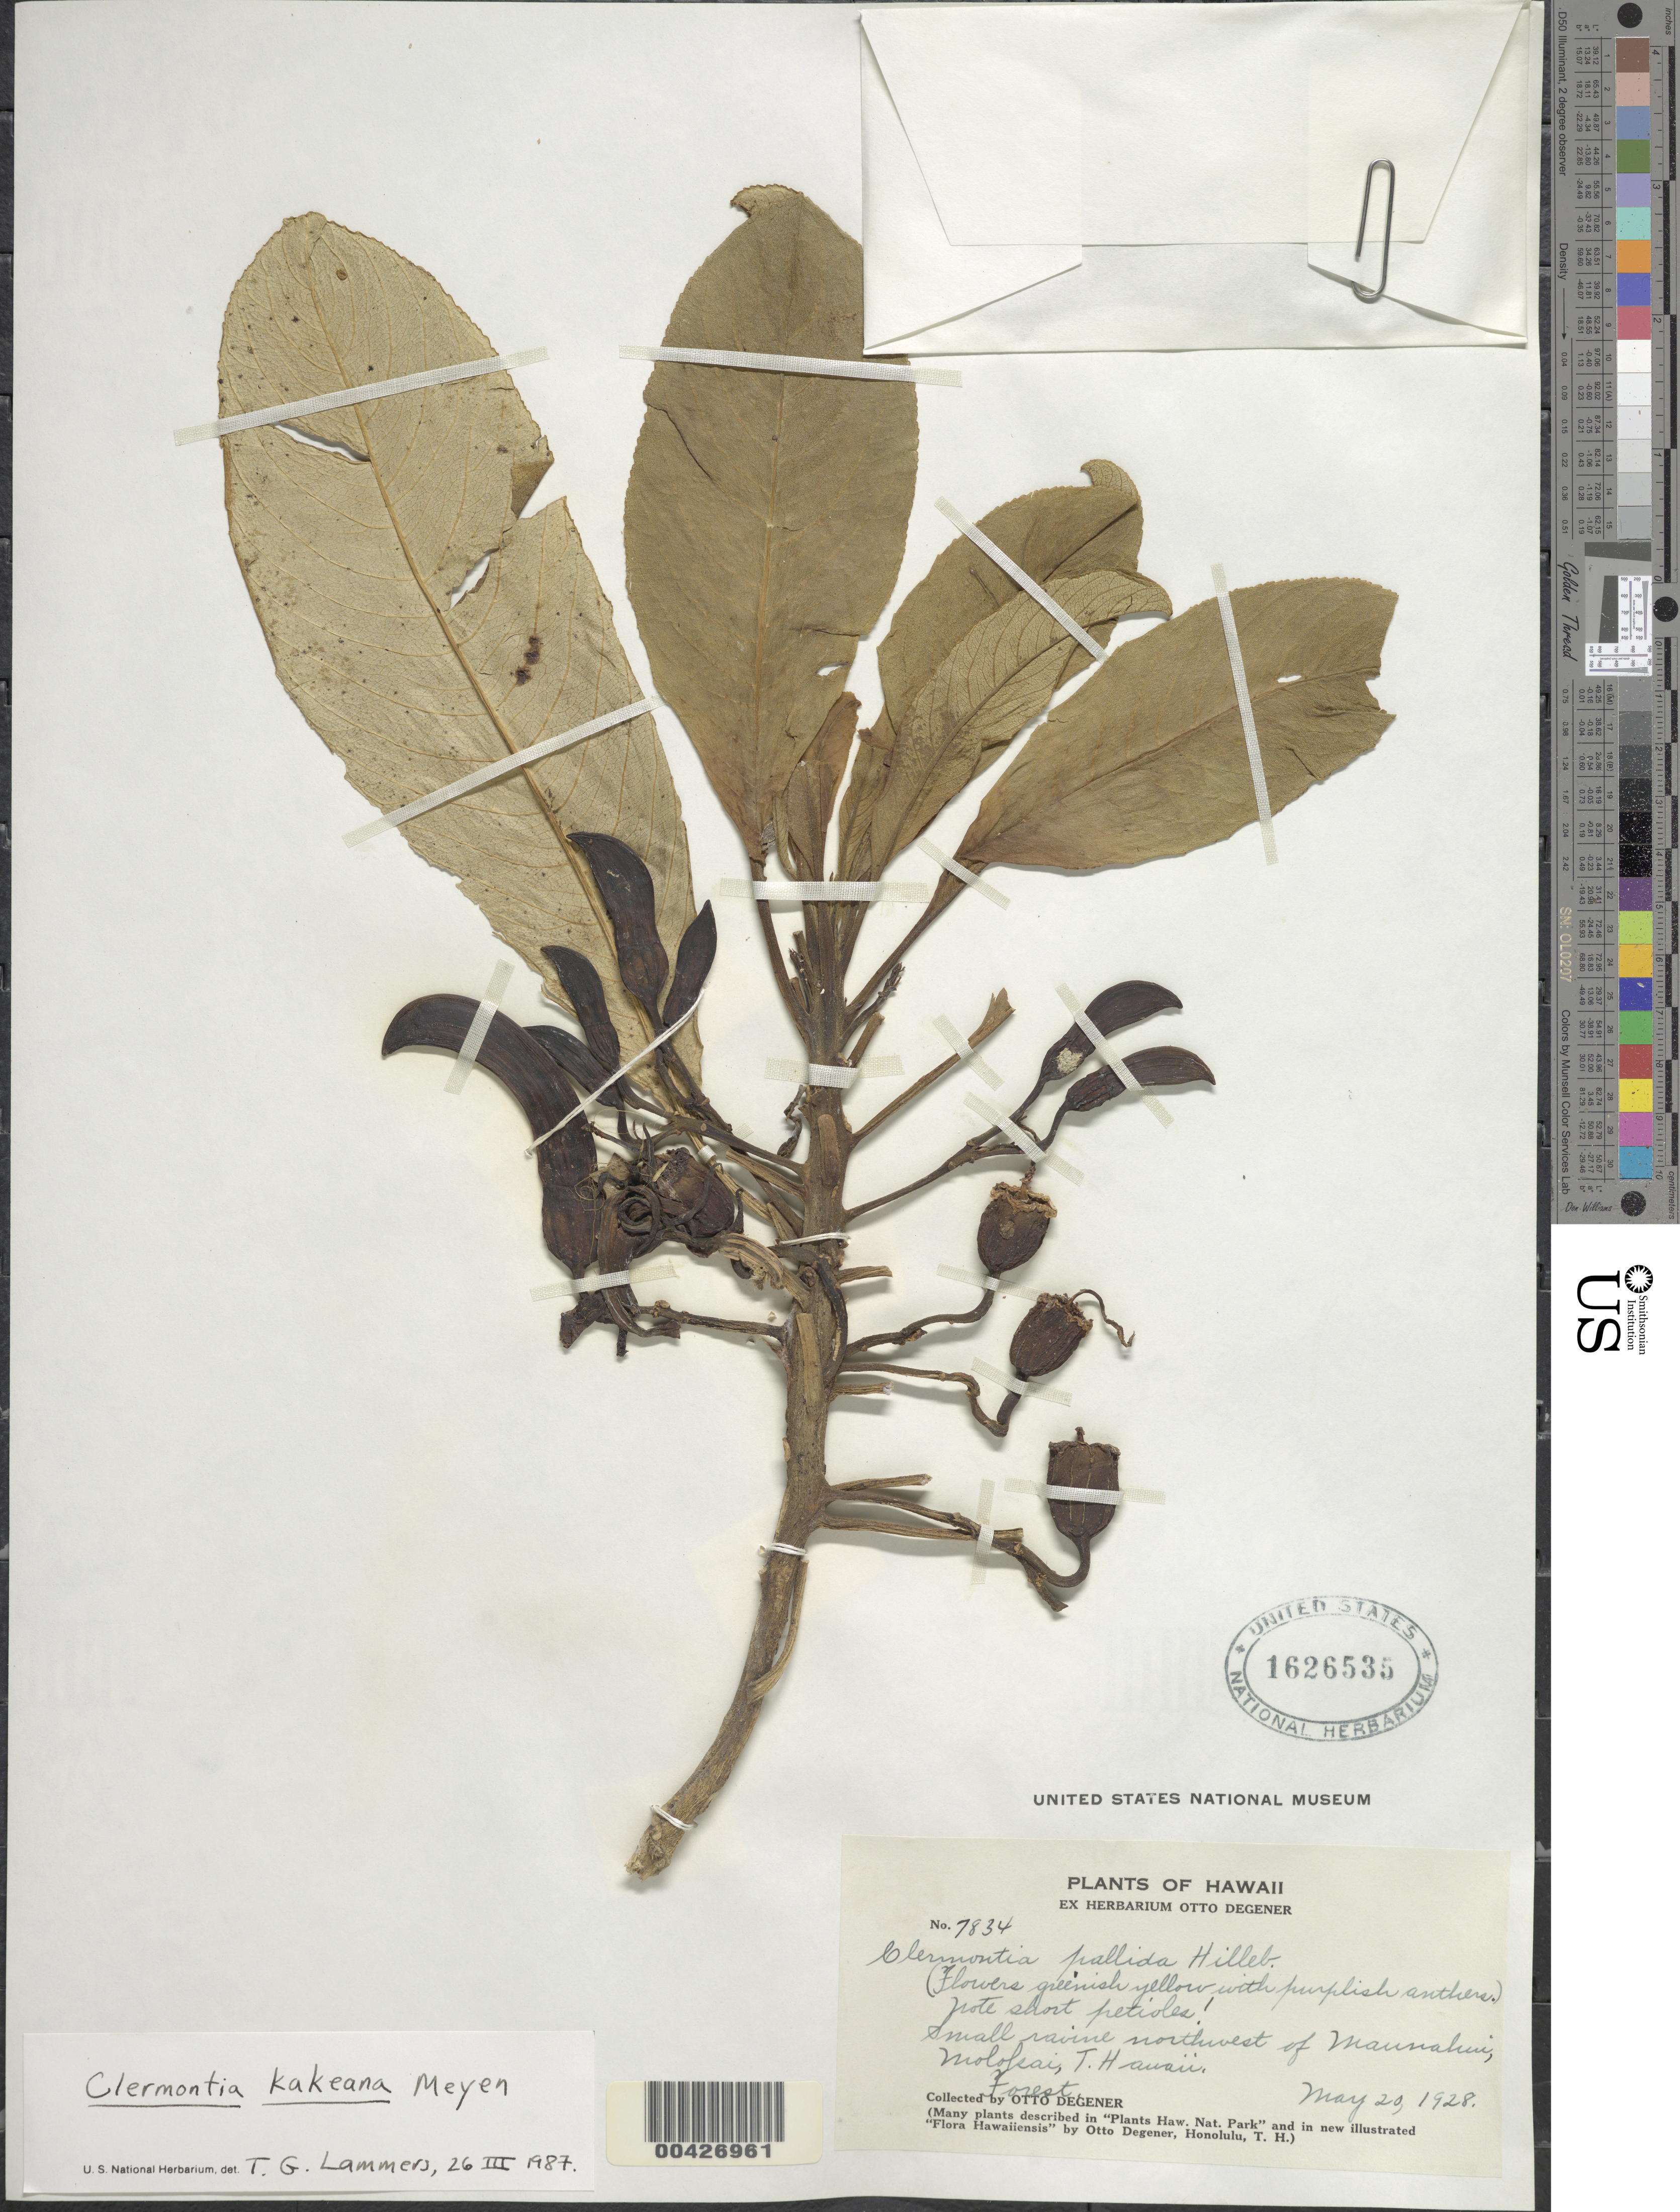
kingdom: Plantae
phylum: Tracheophyta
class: Magnoliopsida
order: Asterales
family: Campanulaceae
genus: Clermontia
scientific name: Clermontia kakeana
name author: Meyen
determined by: Lammers, T. G.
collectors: O. Degener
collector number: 7834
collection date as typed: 20 May 1928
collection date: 1928-05-20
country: United States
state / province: Hawaii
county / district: Maui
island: Moloka'i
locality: small ravine NW of Maunahui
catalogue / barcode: US 1626535